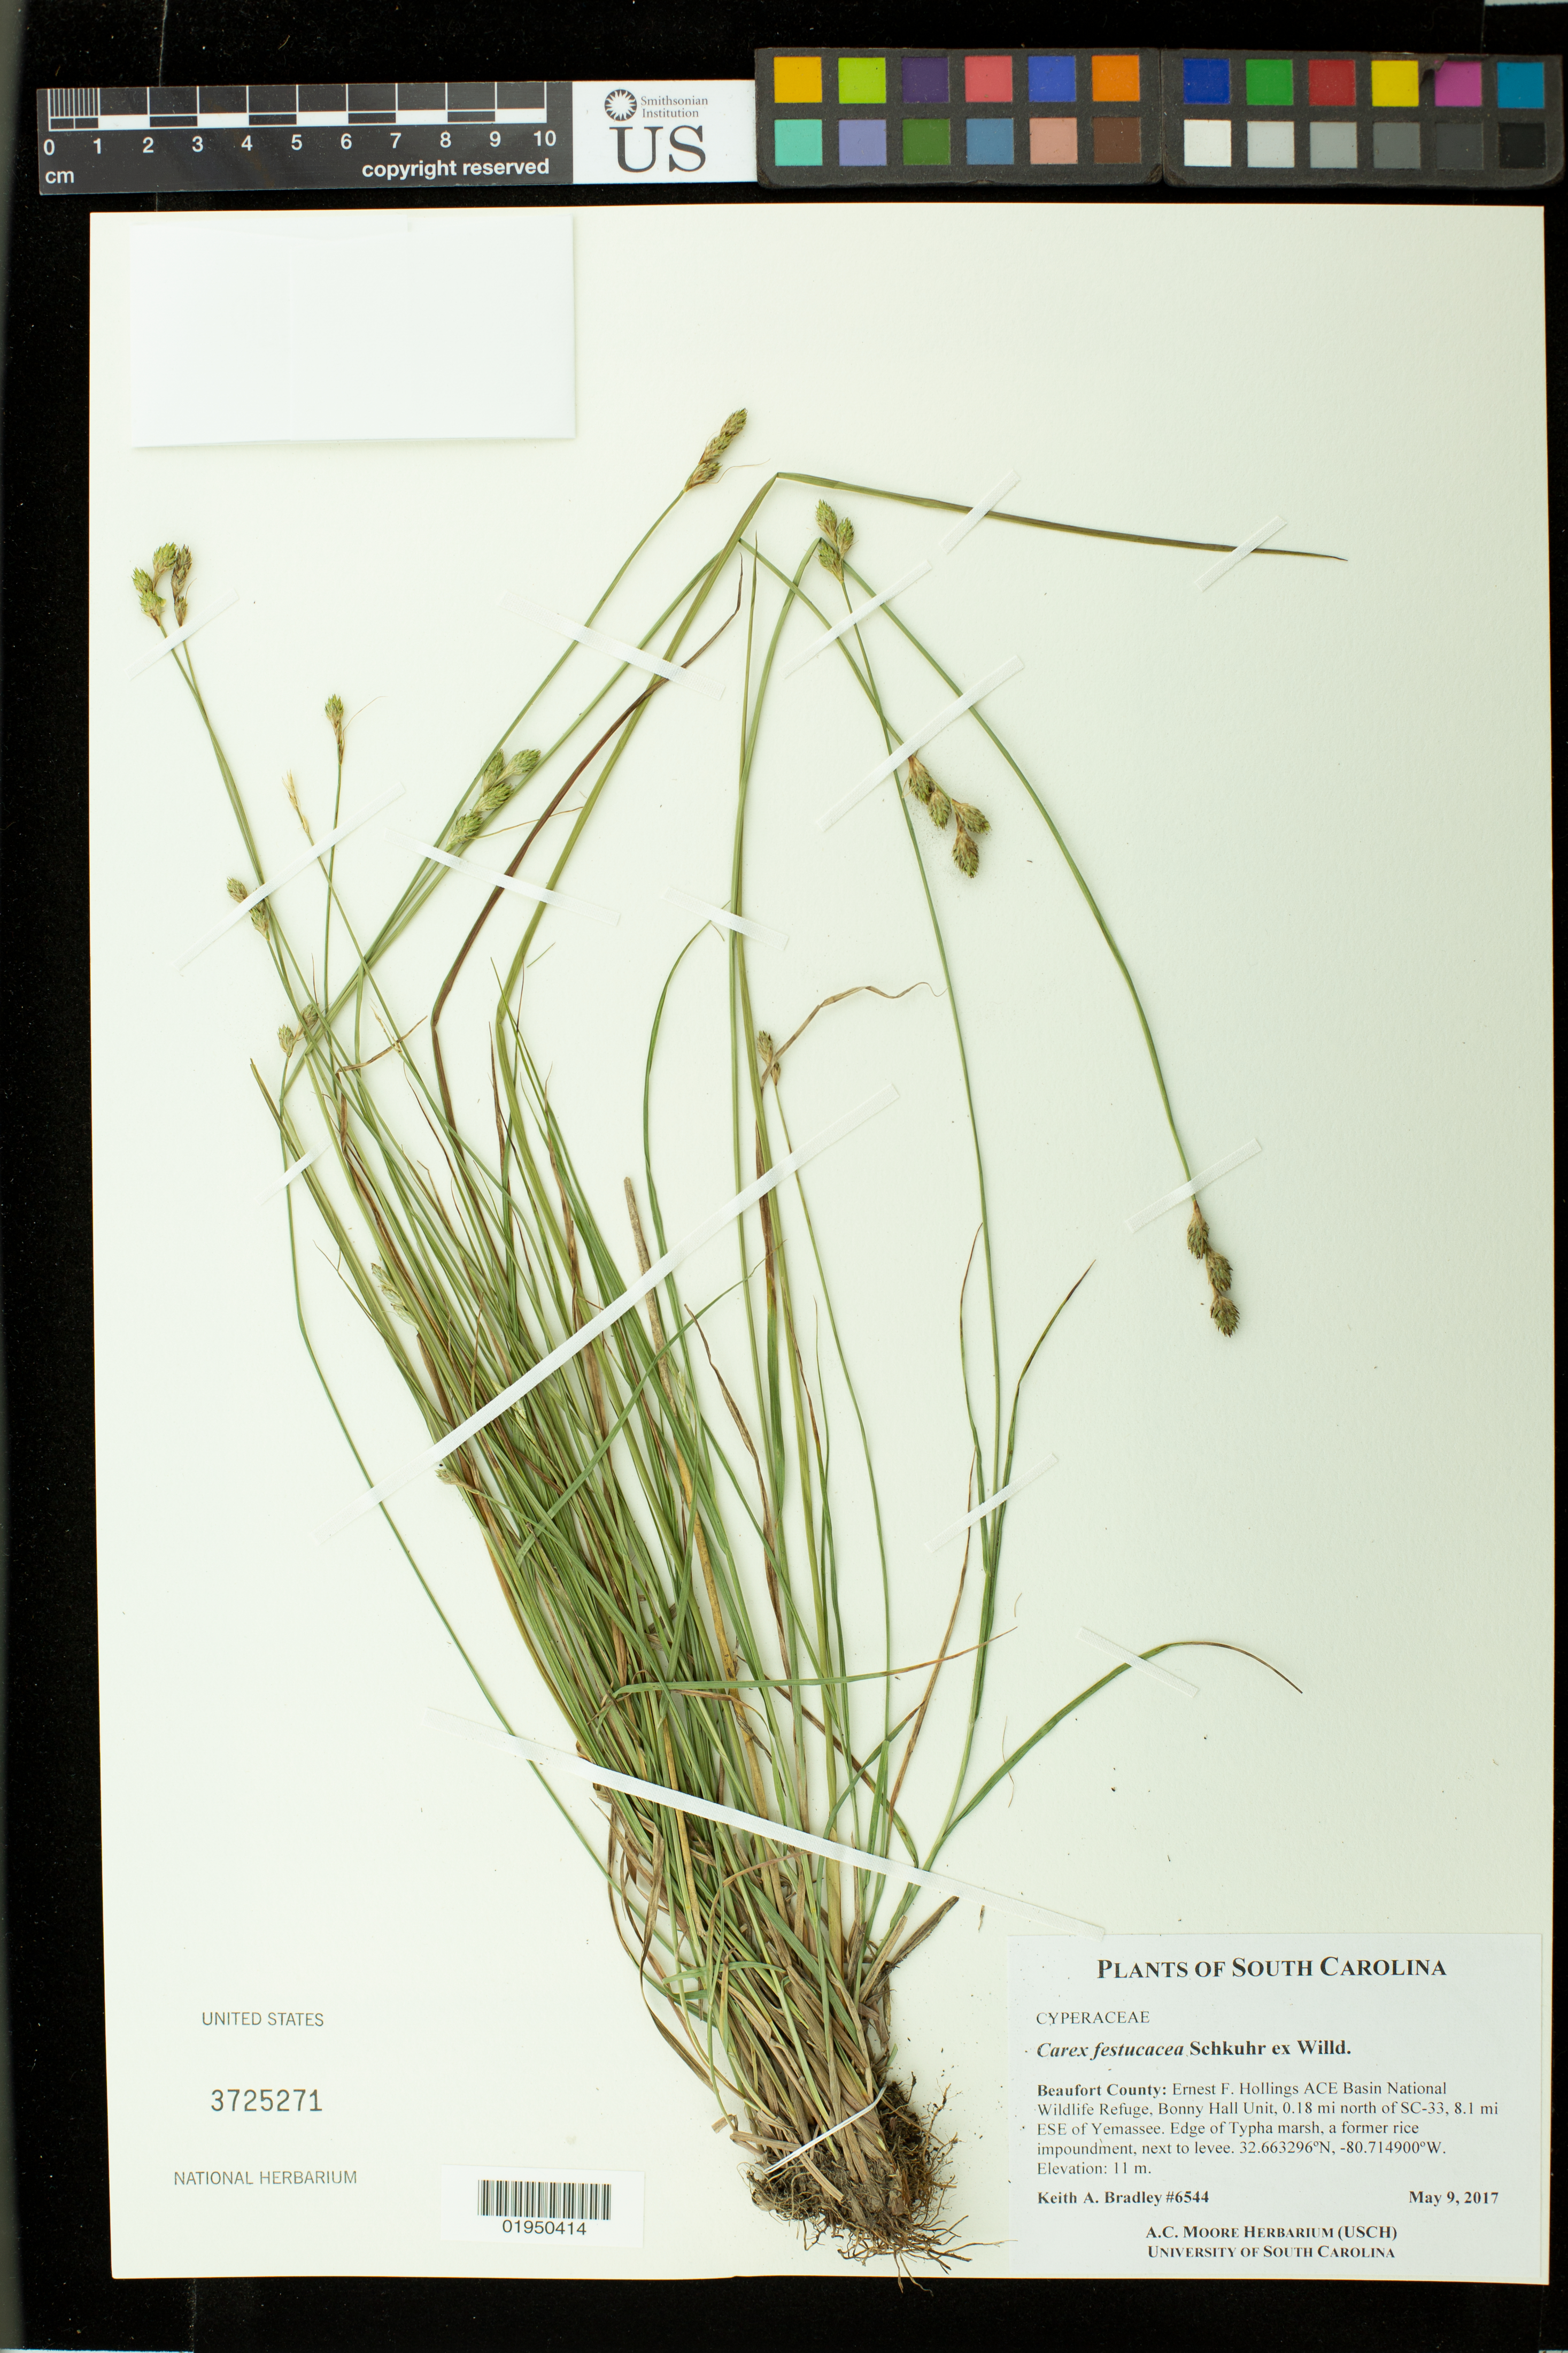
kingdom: Plantae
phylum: Tracheophyta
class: Liliopsida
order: Poales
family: Cyperaceae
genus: Carex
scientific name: Carex festucacea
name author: Willd.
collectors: K. Bradley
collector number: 6544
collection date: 2017-05-09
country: United States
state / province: South Carolina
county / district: Beaufort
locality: Ernest F. Hollings ACE Basin National Wildlife Refuge, Bonny Hall unit, 0.18 mi north of Sc-33, 8.1 mi ESE of Yemassee. Edge of Typha marsh, a former rice impundment, next to levee.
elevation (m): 11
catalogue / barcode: US 3725271